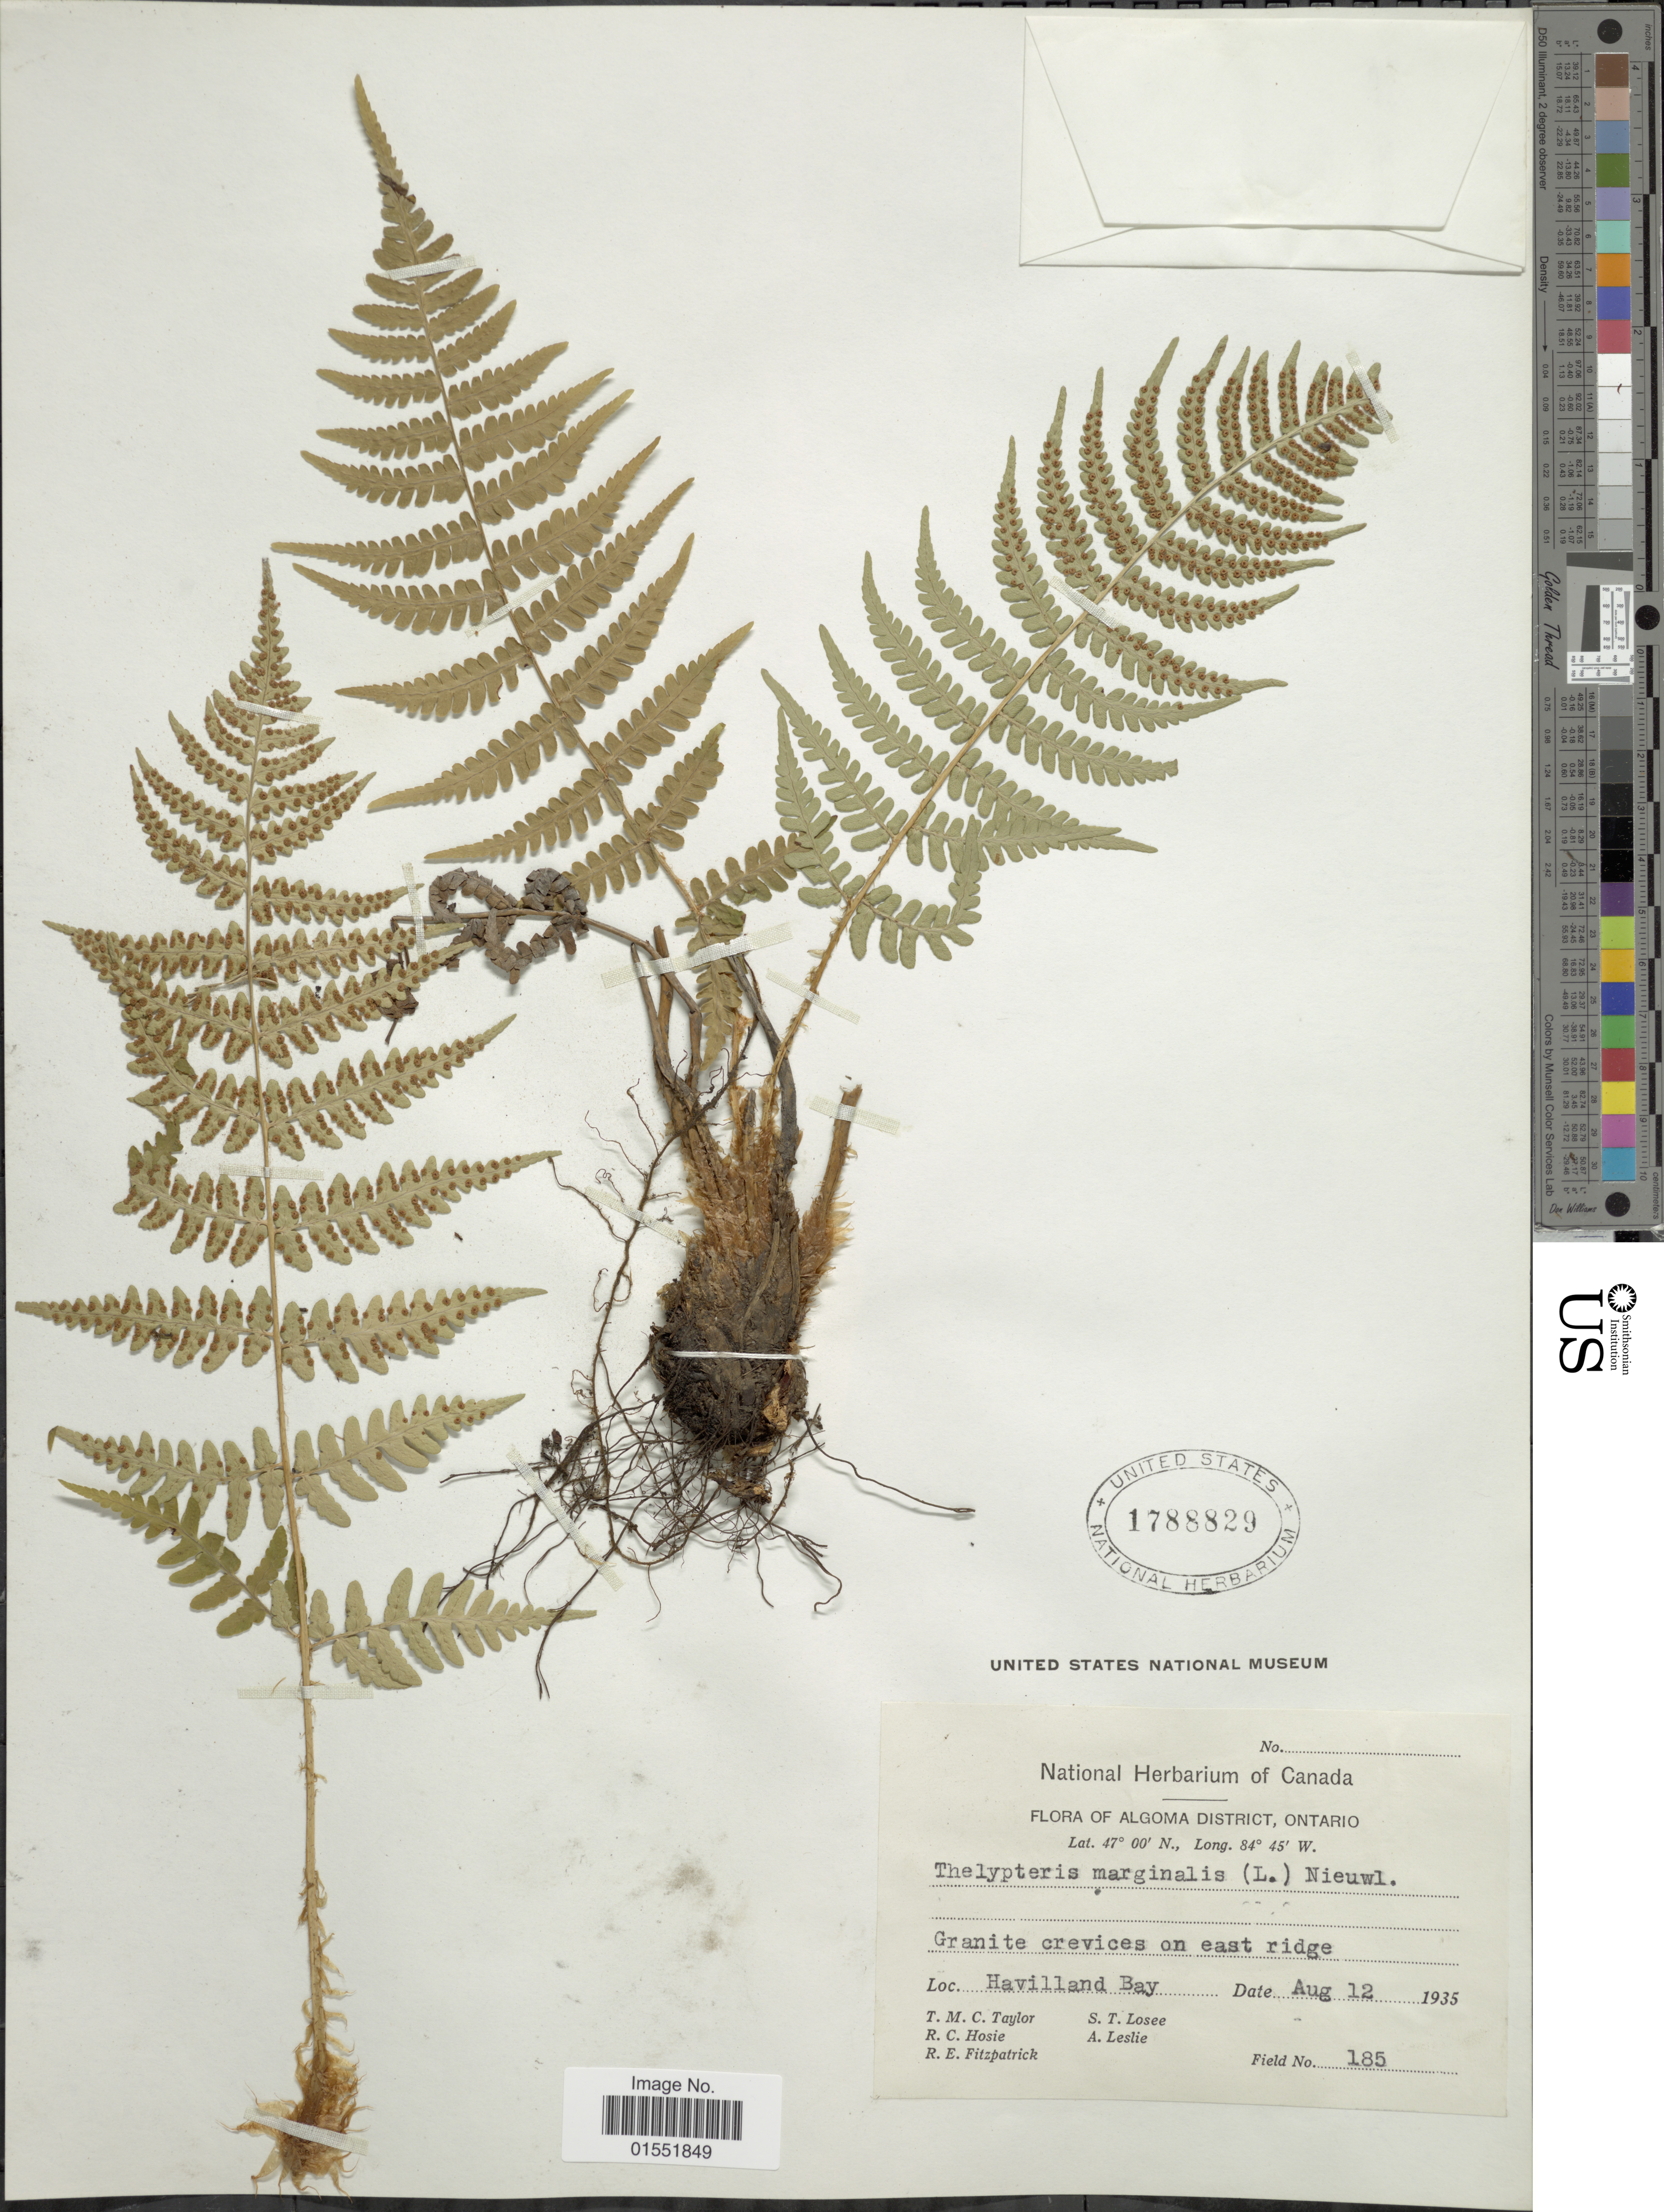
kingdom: Plantae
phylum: Tracheophyta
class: Polypodiopsida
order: Polypodiales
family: Dryopteridaceae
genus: Dryopteris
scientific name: Dryopteris marginalis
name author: (L.) A. Gray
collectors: T. M. C. Taylor, R. Hosie, R. Fitzpatrick, S. Losee & A. Leslie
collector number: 185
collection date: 1935-08-12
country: Canada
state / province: Ontario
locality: Algoma District. Granite crevices on east ridge. Havilland Bay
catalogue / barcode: US 1788829